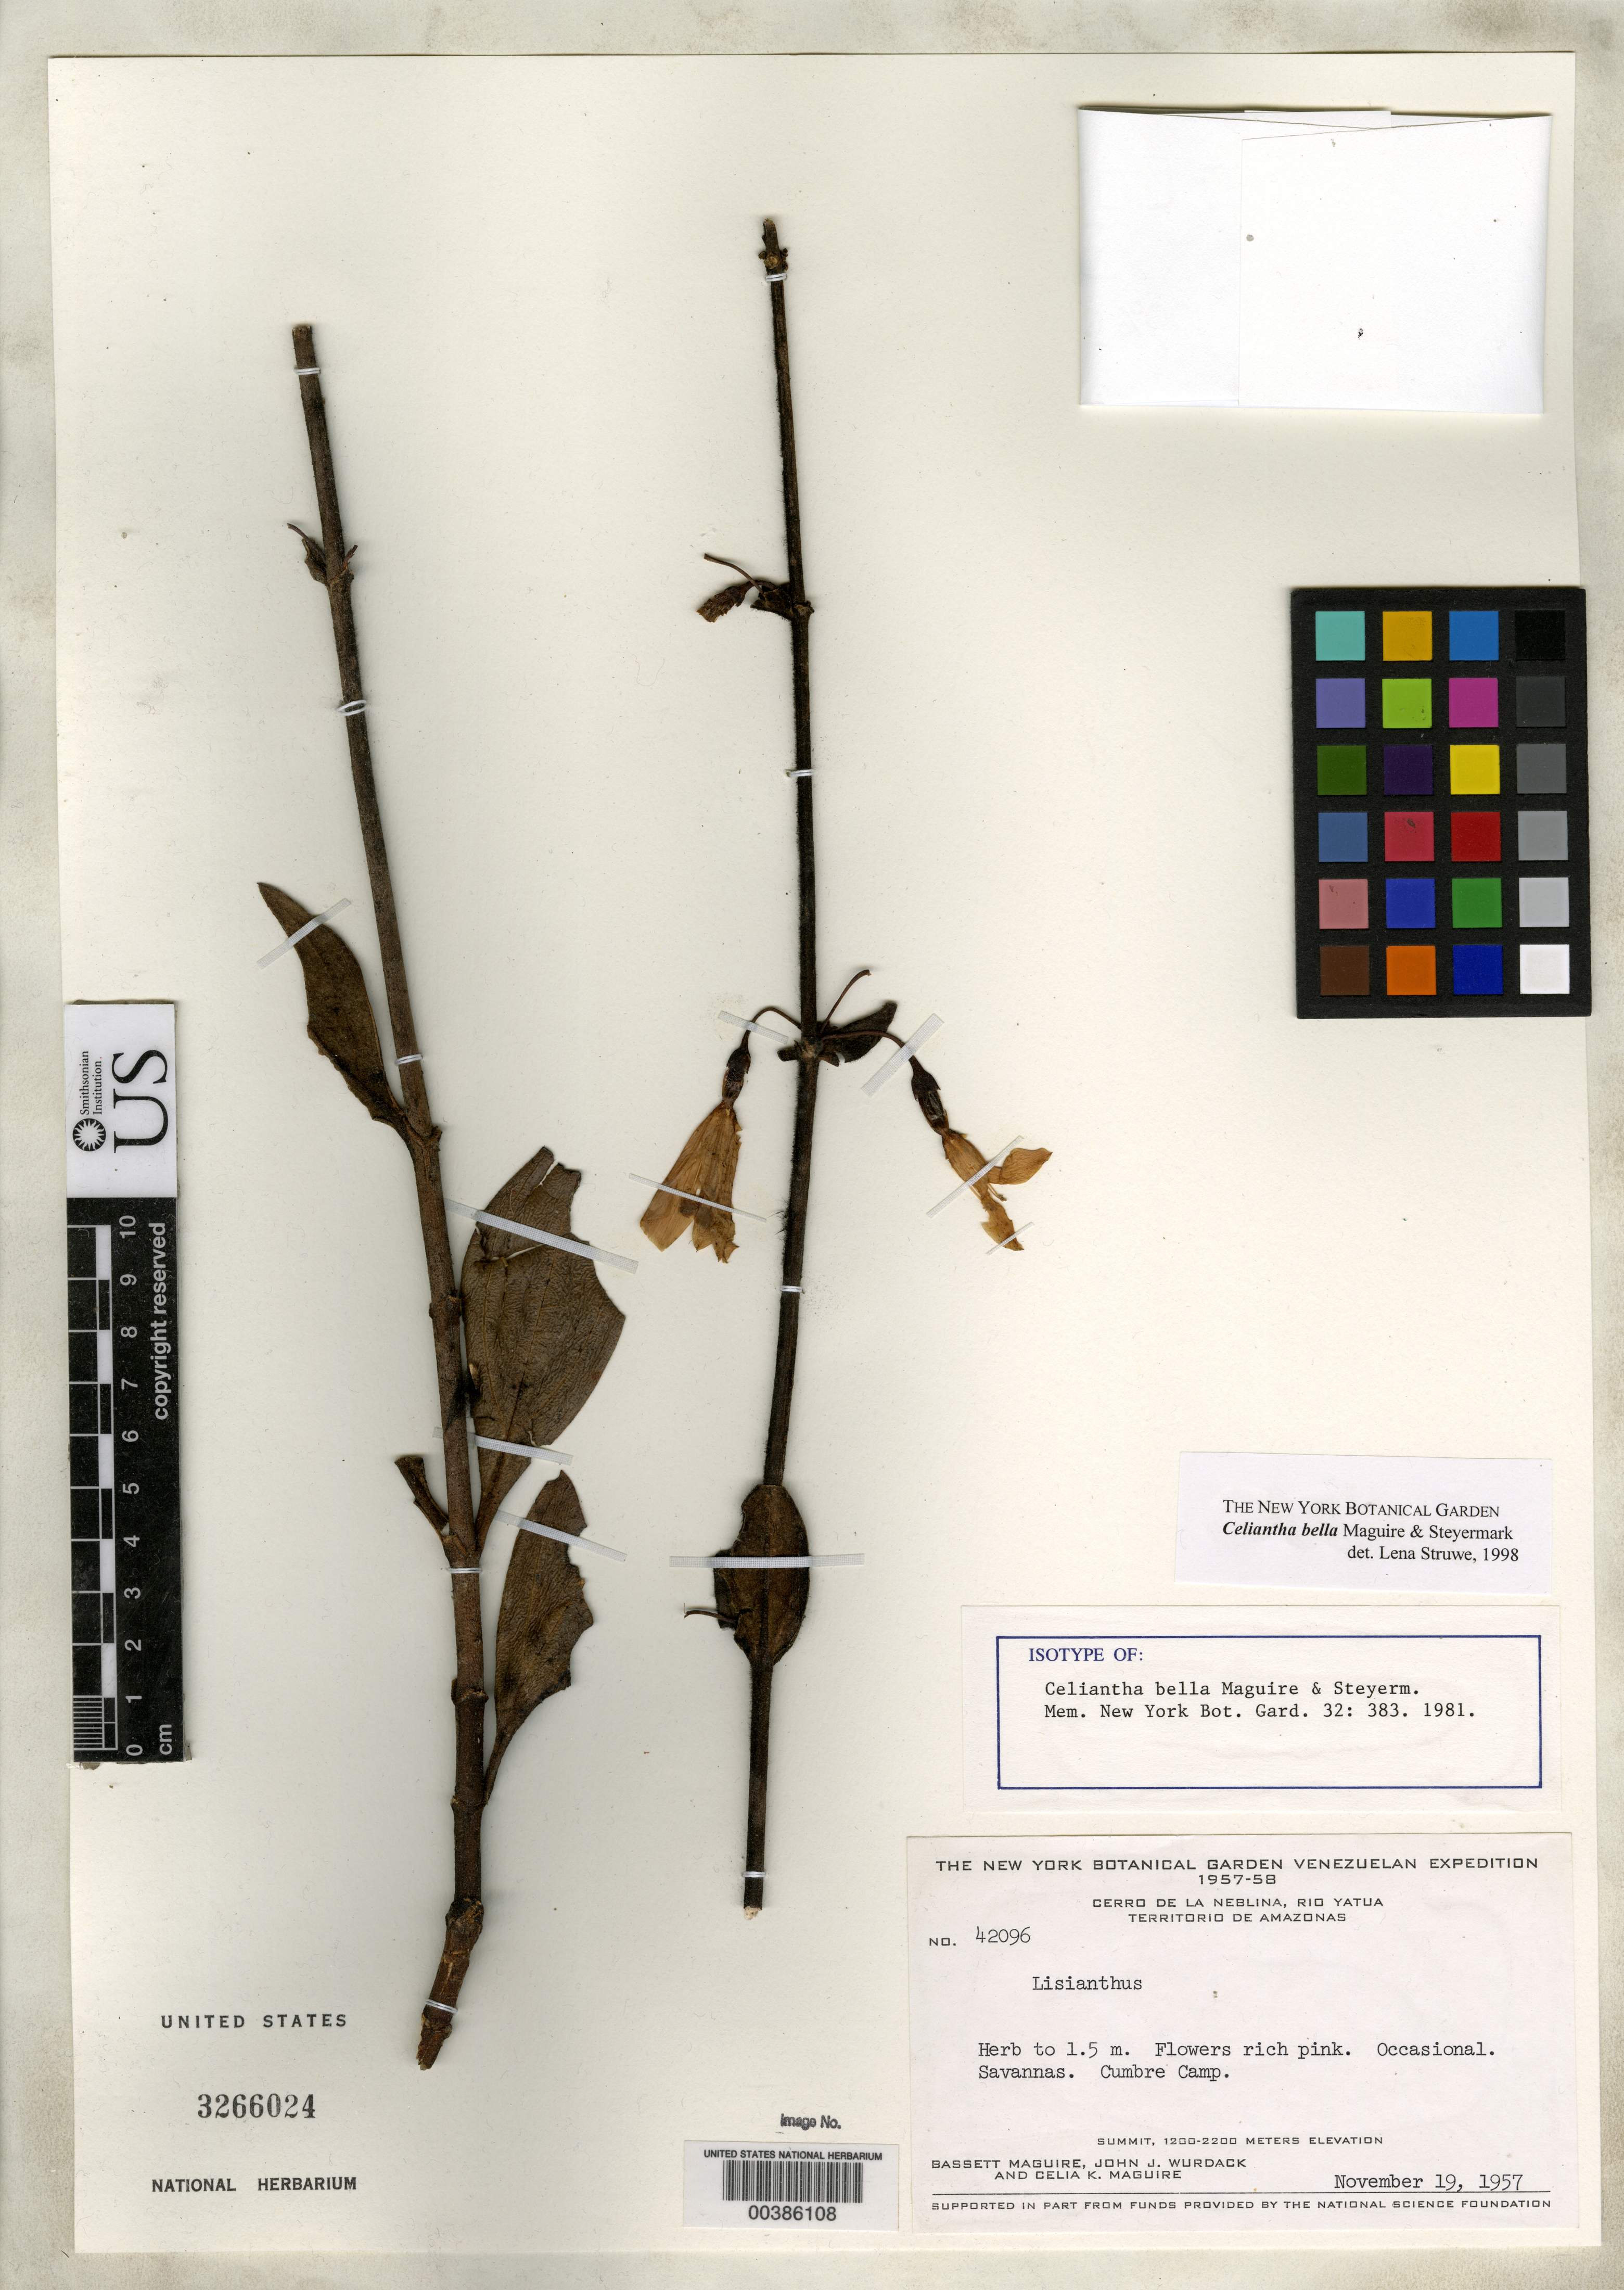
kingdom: Plantae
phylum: Tracheophyta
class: Magnoliopsida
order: Gentianales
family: Gentianaceae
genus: Celiantha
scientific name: Celiantha bella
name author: Maguire & Steyerm.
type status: Isotype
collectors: B. Maguire, J. J. Wurdack & C. K. Maguire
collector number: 42096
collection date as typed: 19 Nov 1957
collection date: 1957-11-19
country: Venezuela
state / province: Amazonas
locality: Cerro de La Neblina, Rio Yatua, summit.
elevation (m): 1200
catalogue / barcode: US 3266024